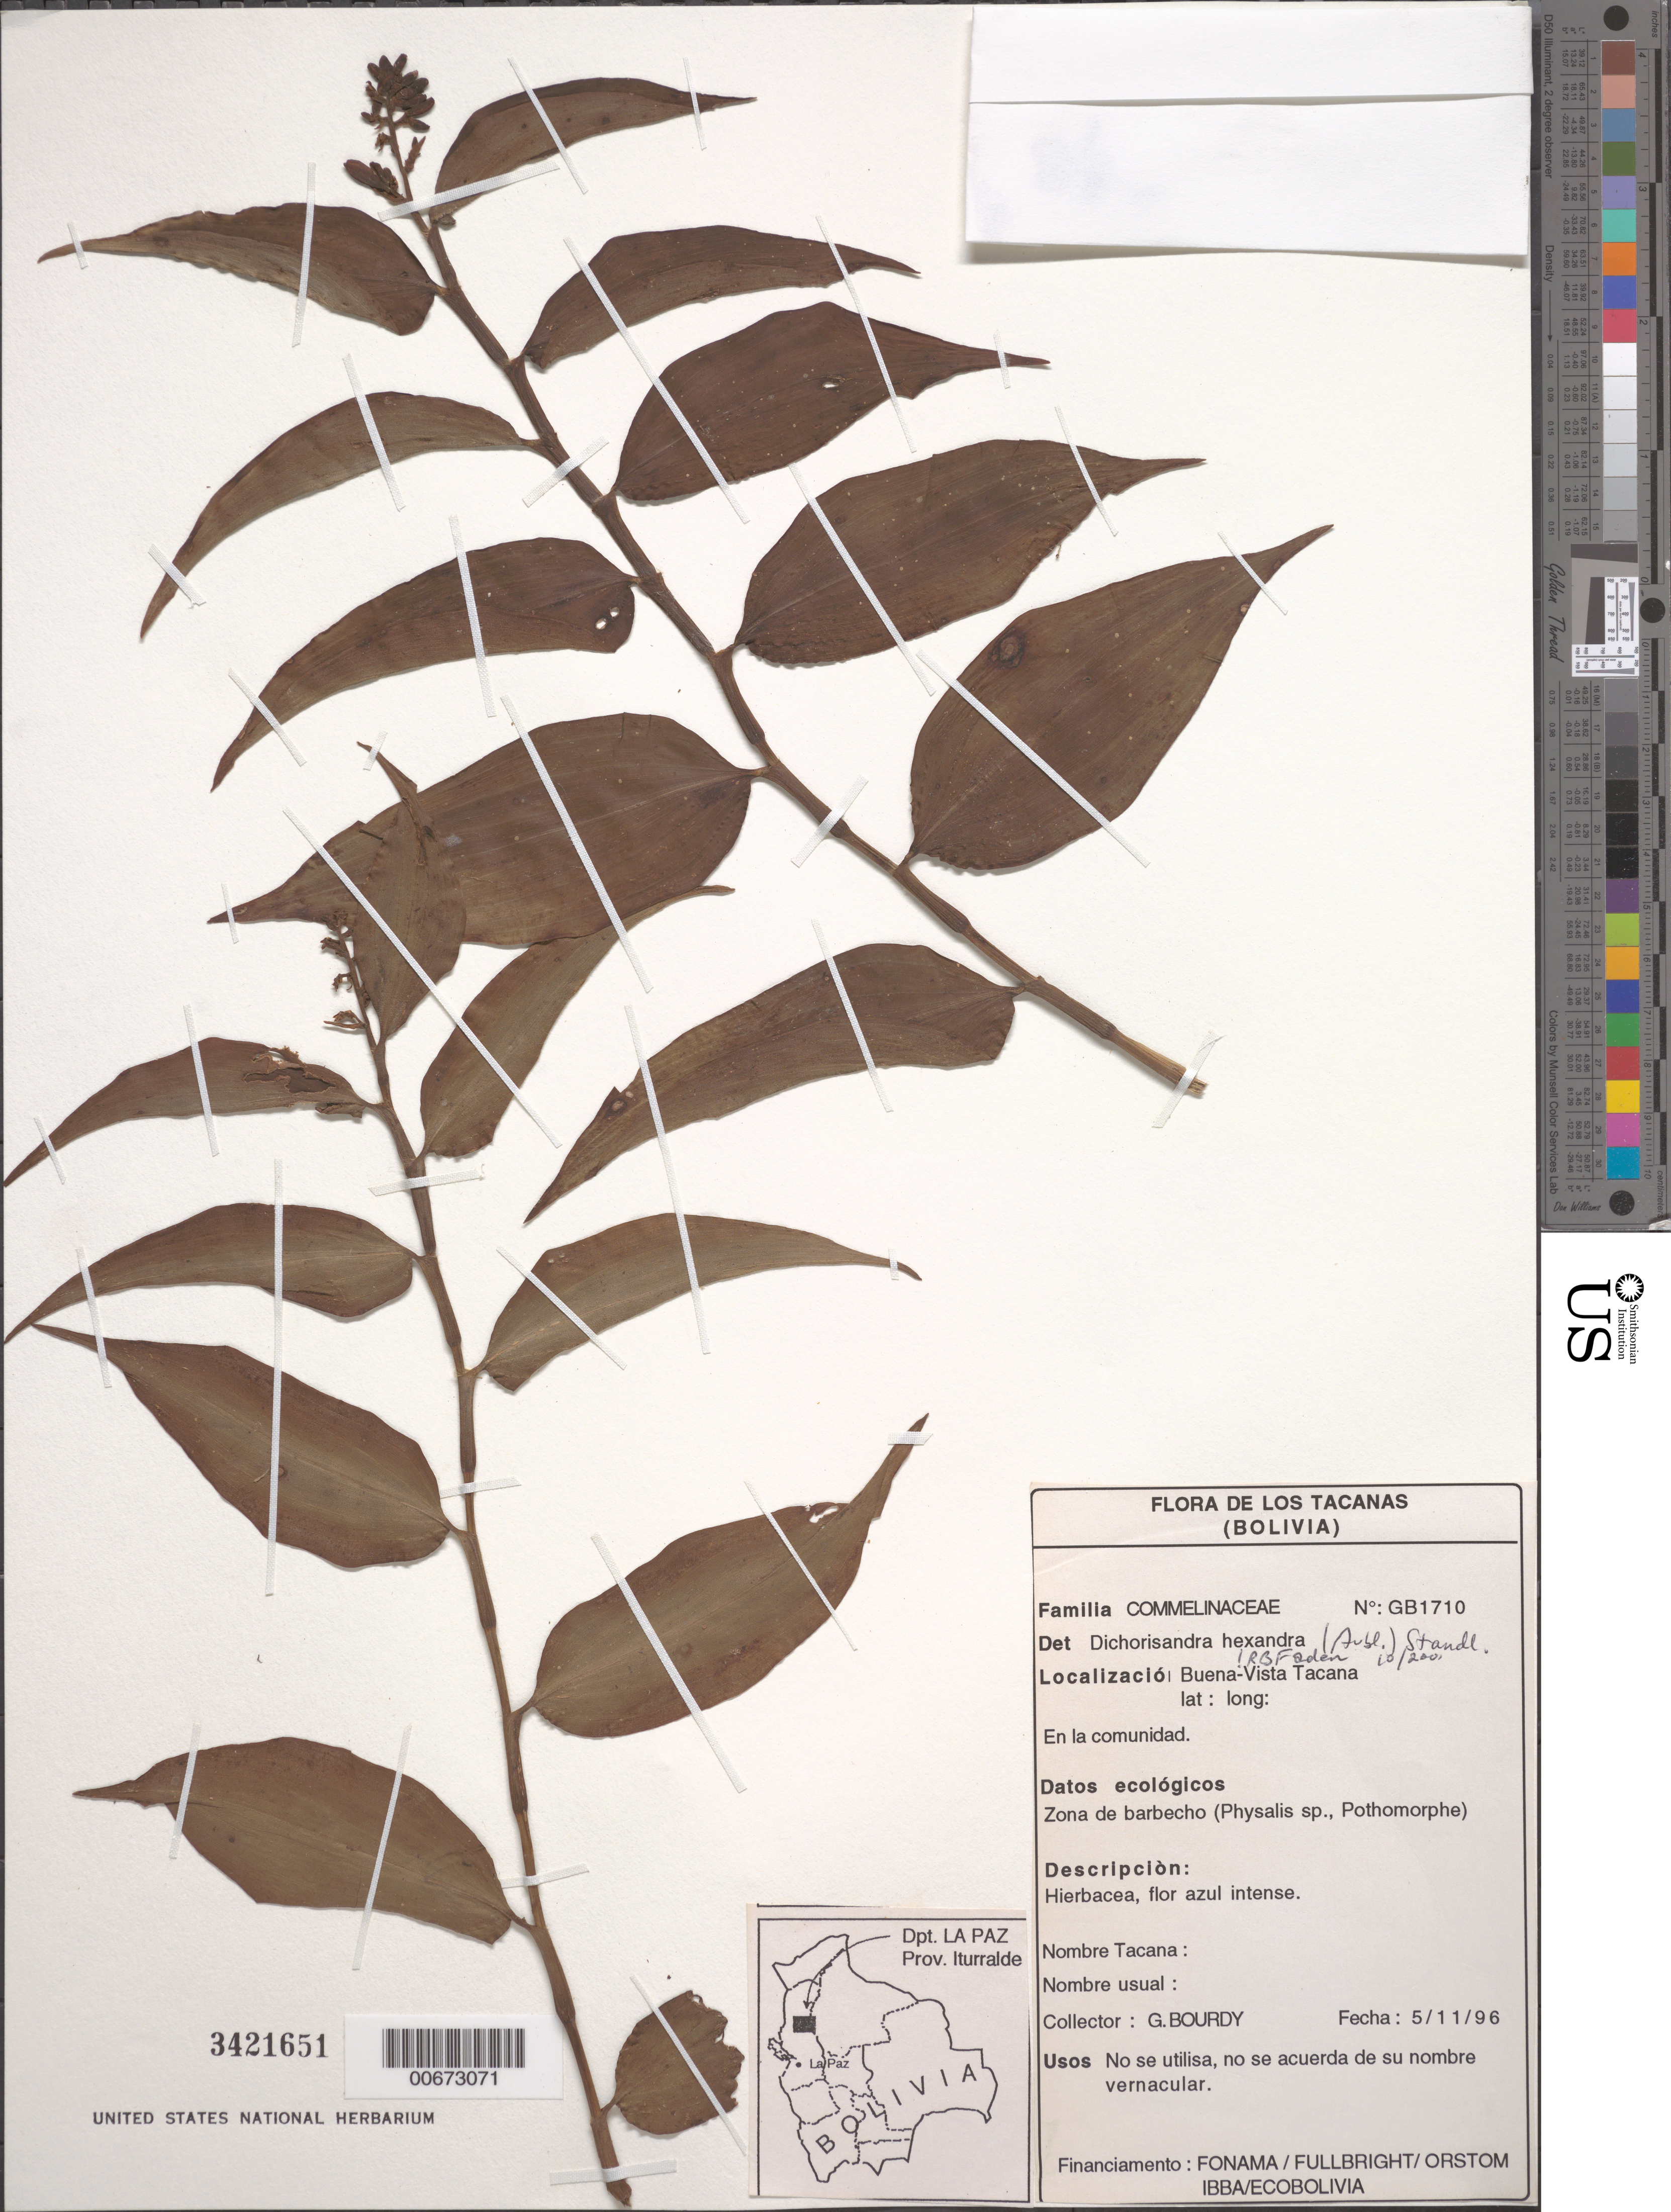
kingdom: Plantae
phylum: Tracheophyta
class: Liliopsida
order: Commelinales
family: Commelinaceae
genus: Dichorisandra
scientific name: Dichorisandra hexandra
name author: (Aubl.) Standl.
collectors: G. Bourdy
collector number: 1710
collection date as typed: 05 Nov 1896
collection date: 1896-11-05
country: Bolivia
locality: De Los Tacanas, Buena Vesta Tacana.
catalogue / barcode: US 3421651